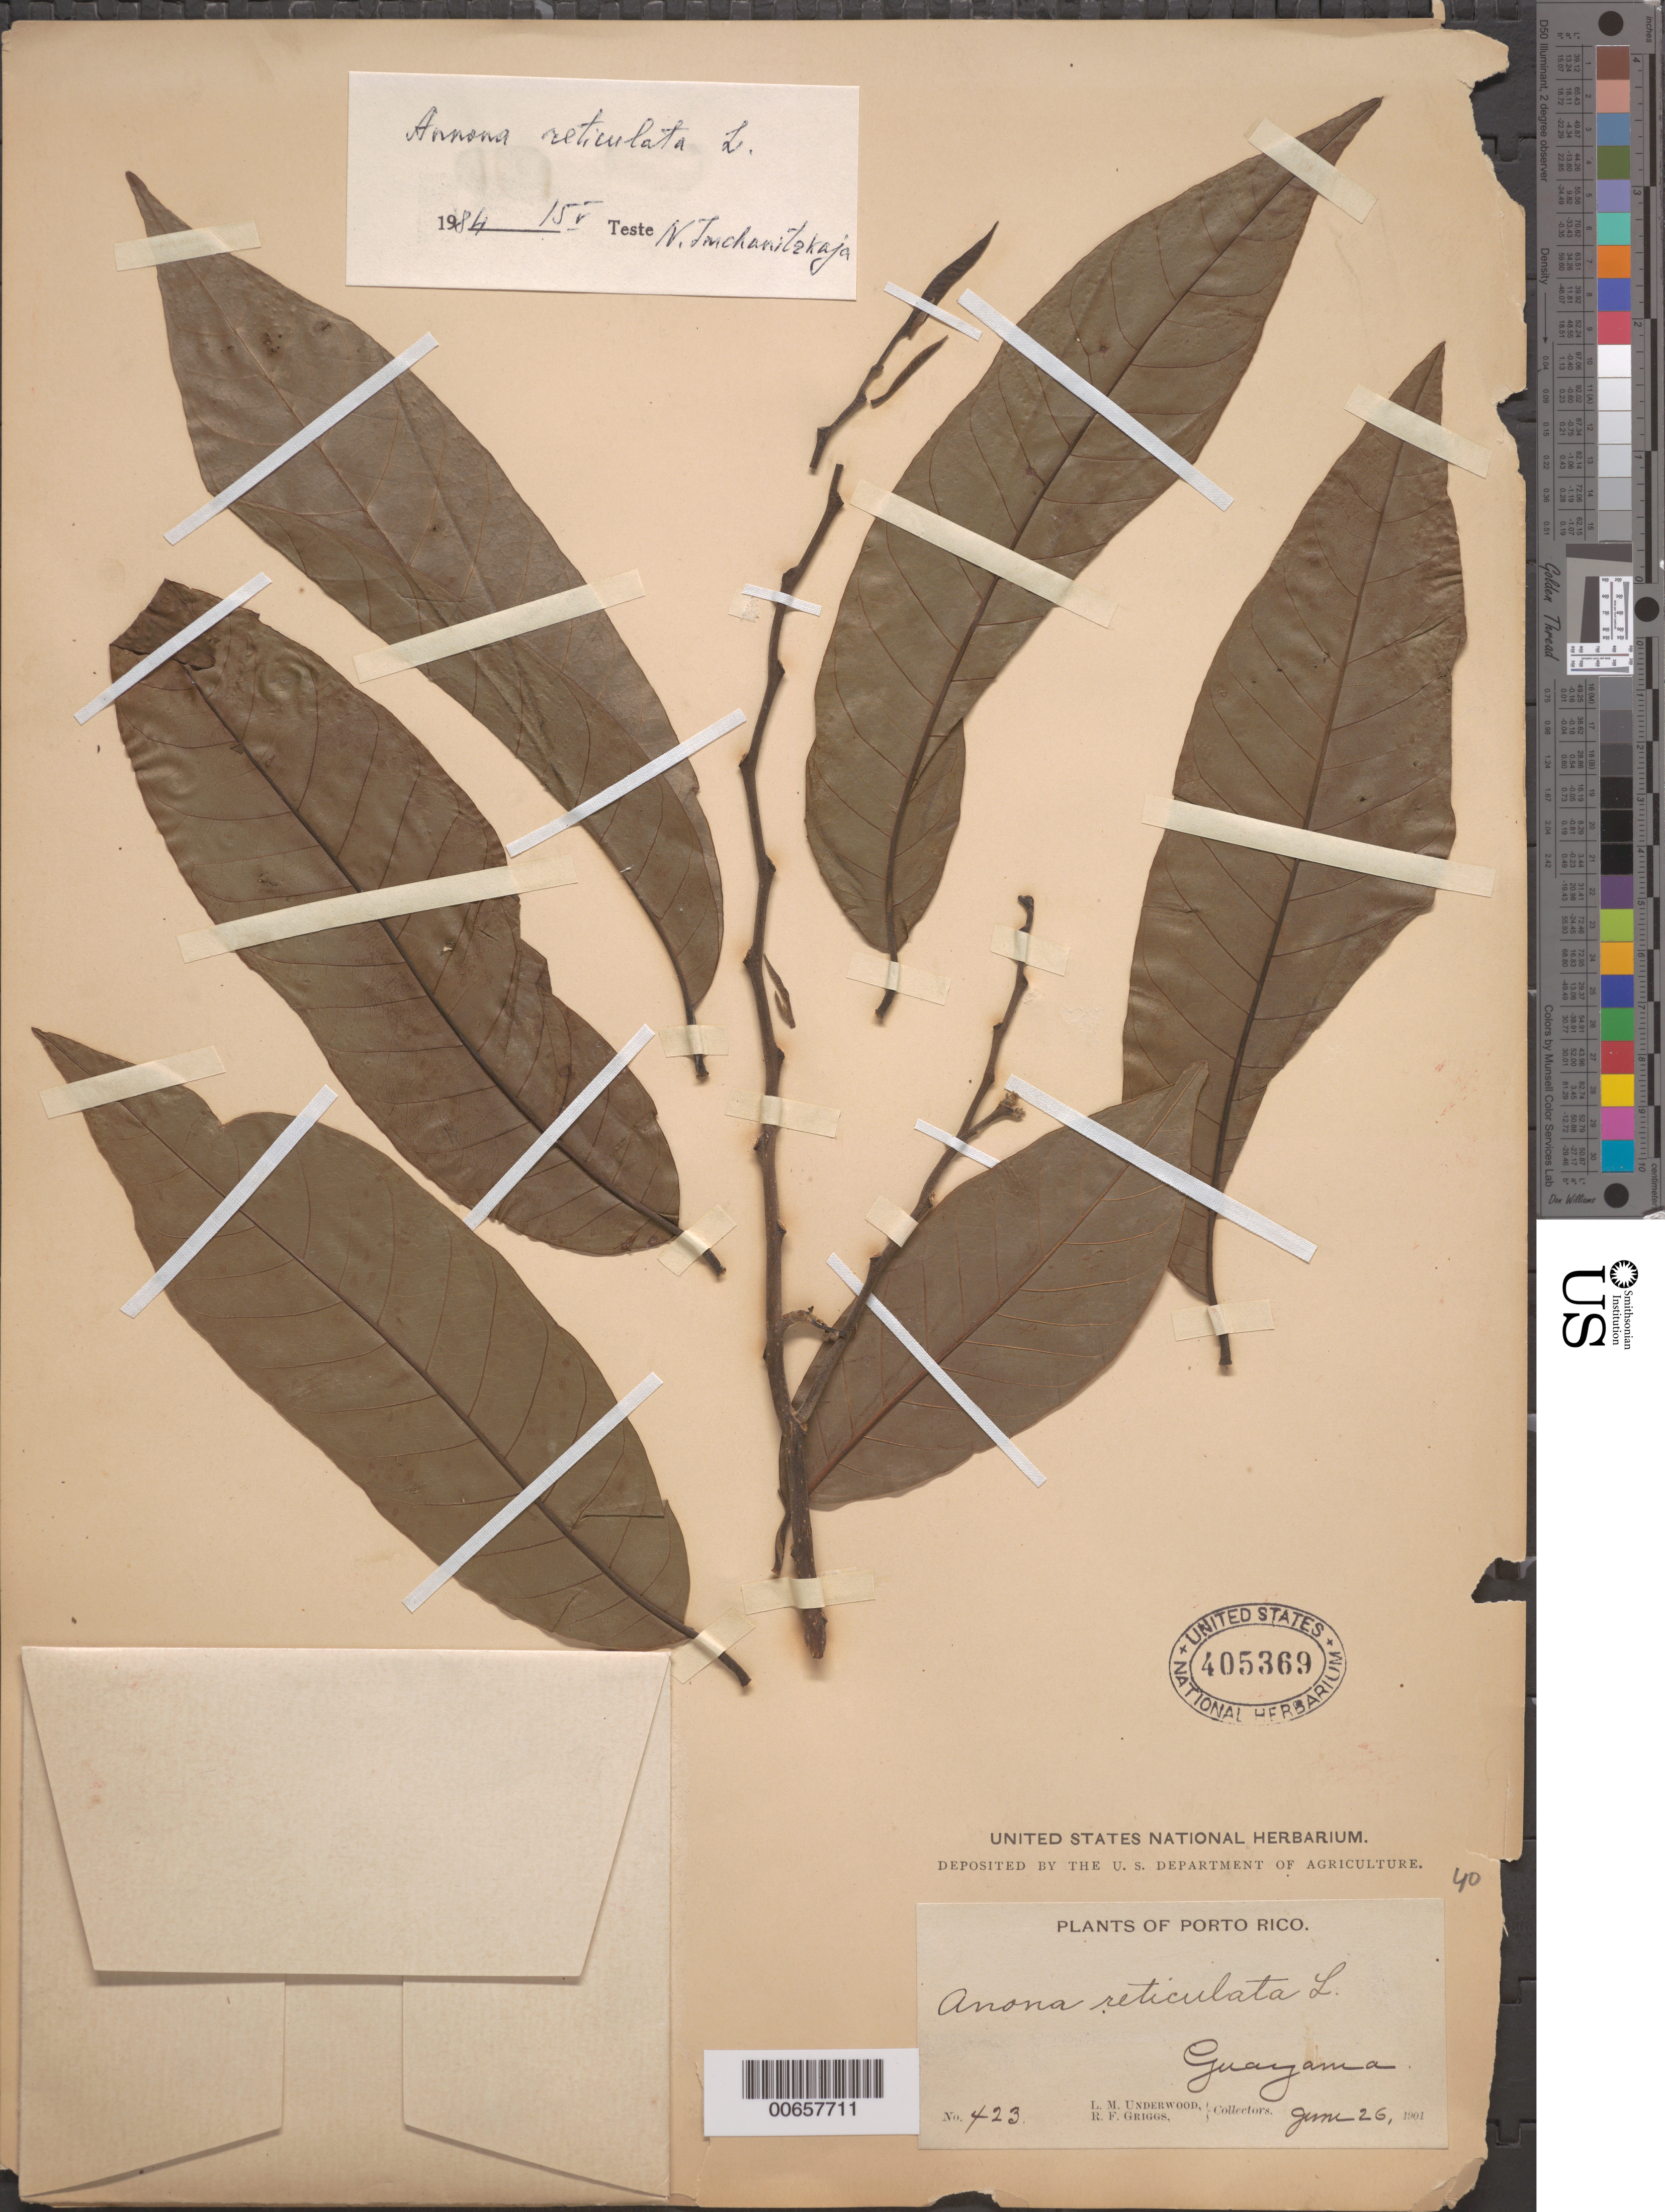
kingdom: Plantae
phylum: Tracheophyta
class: Magnoliopsida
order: Magnoliales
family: Annonaceae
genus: Annona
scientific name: Annona reticulata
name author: L.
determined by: McChanitzkaja, N.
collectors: L. M. Underwood & R. F. Griggs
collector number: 423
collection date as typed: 26 Jun 1901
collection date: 1901-06-26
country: Puerto Rico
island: Greater Antilles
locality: Guayama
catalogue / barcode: US 405369